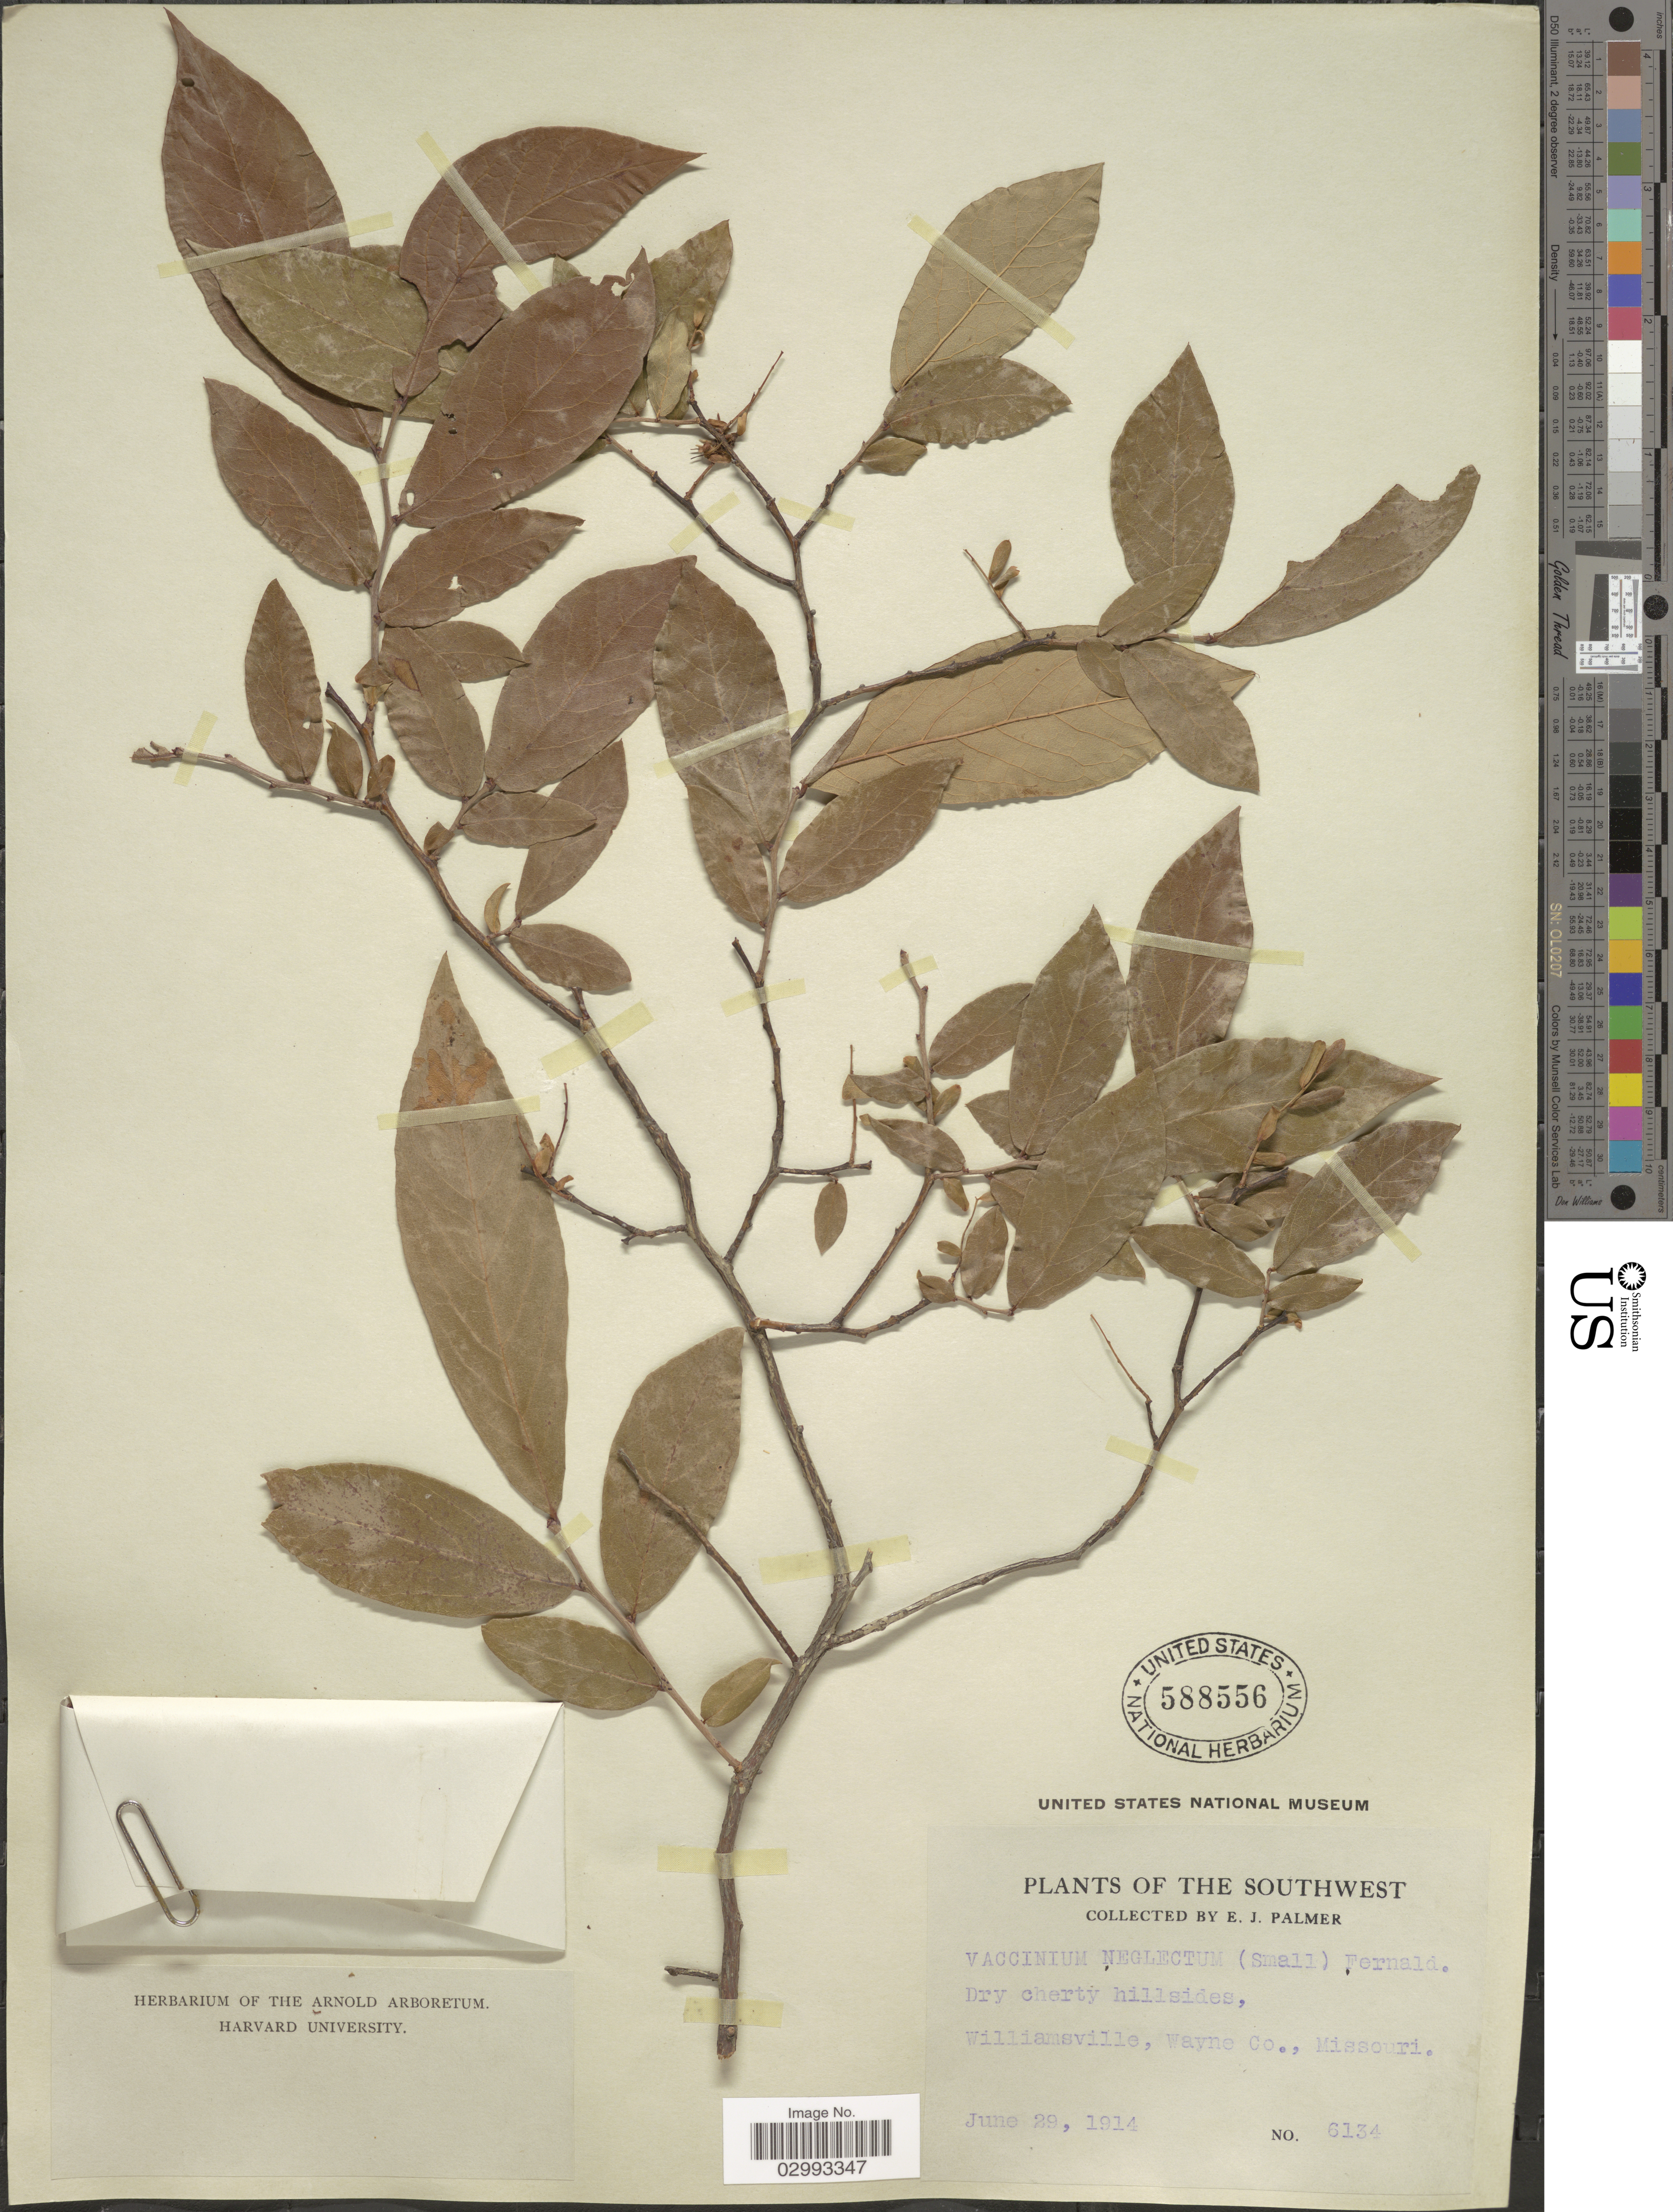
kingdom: Plantae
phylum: Tracheophyta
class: Magnoliopsida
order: Ericales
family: Ericaceae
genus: Polycodium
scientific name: Polycodium stamineum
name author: (L.) Greene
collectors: E. J. Palmer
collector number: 6134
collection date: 1914-06-29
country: United States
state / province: Missouri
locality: The Southwest. Williamsville, Wayne Co.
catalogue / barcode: US 588556